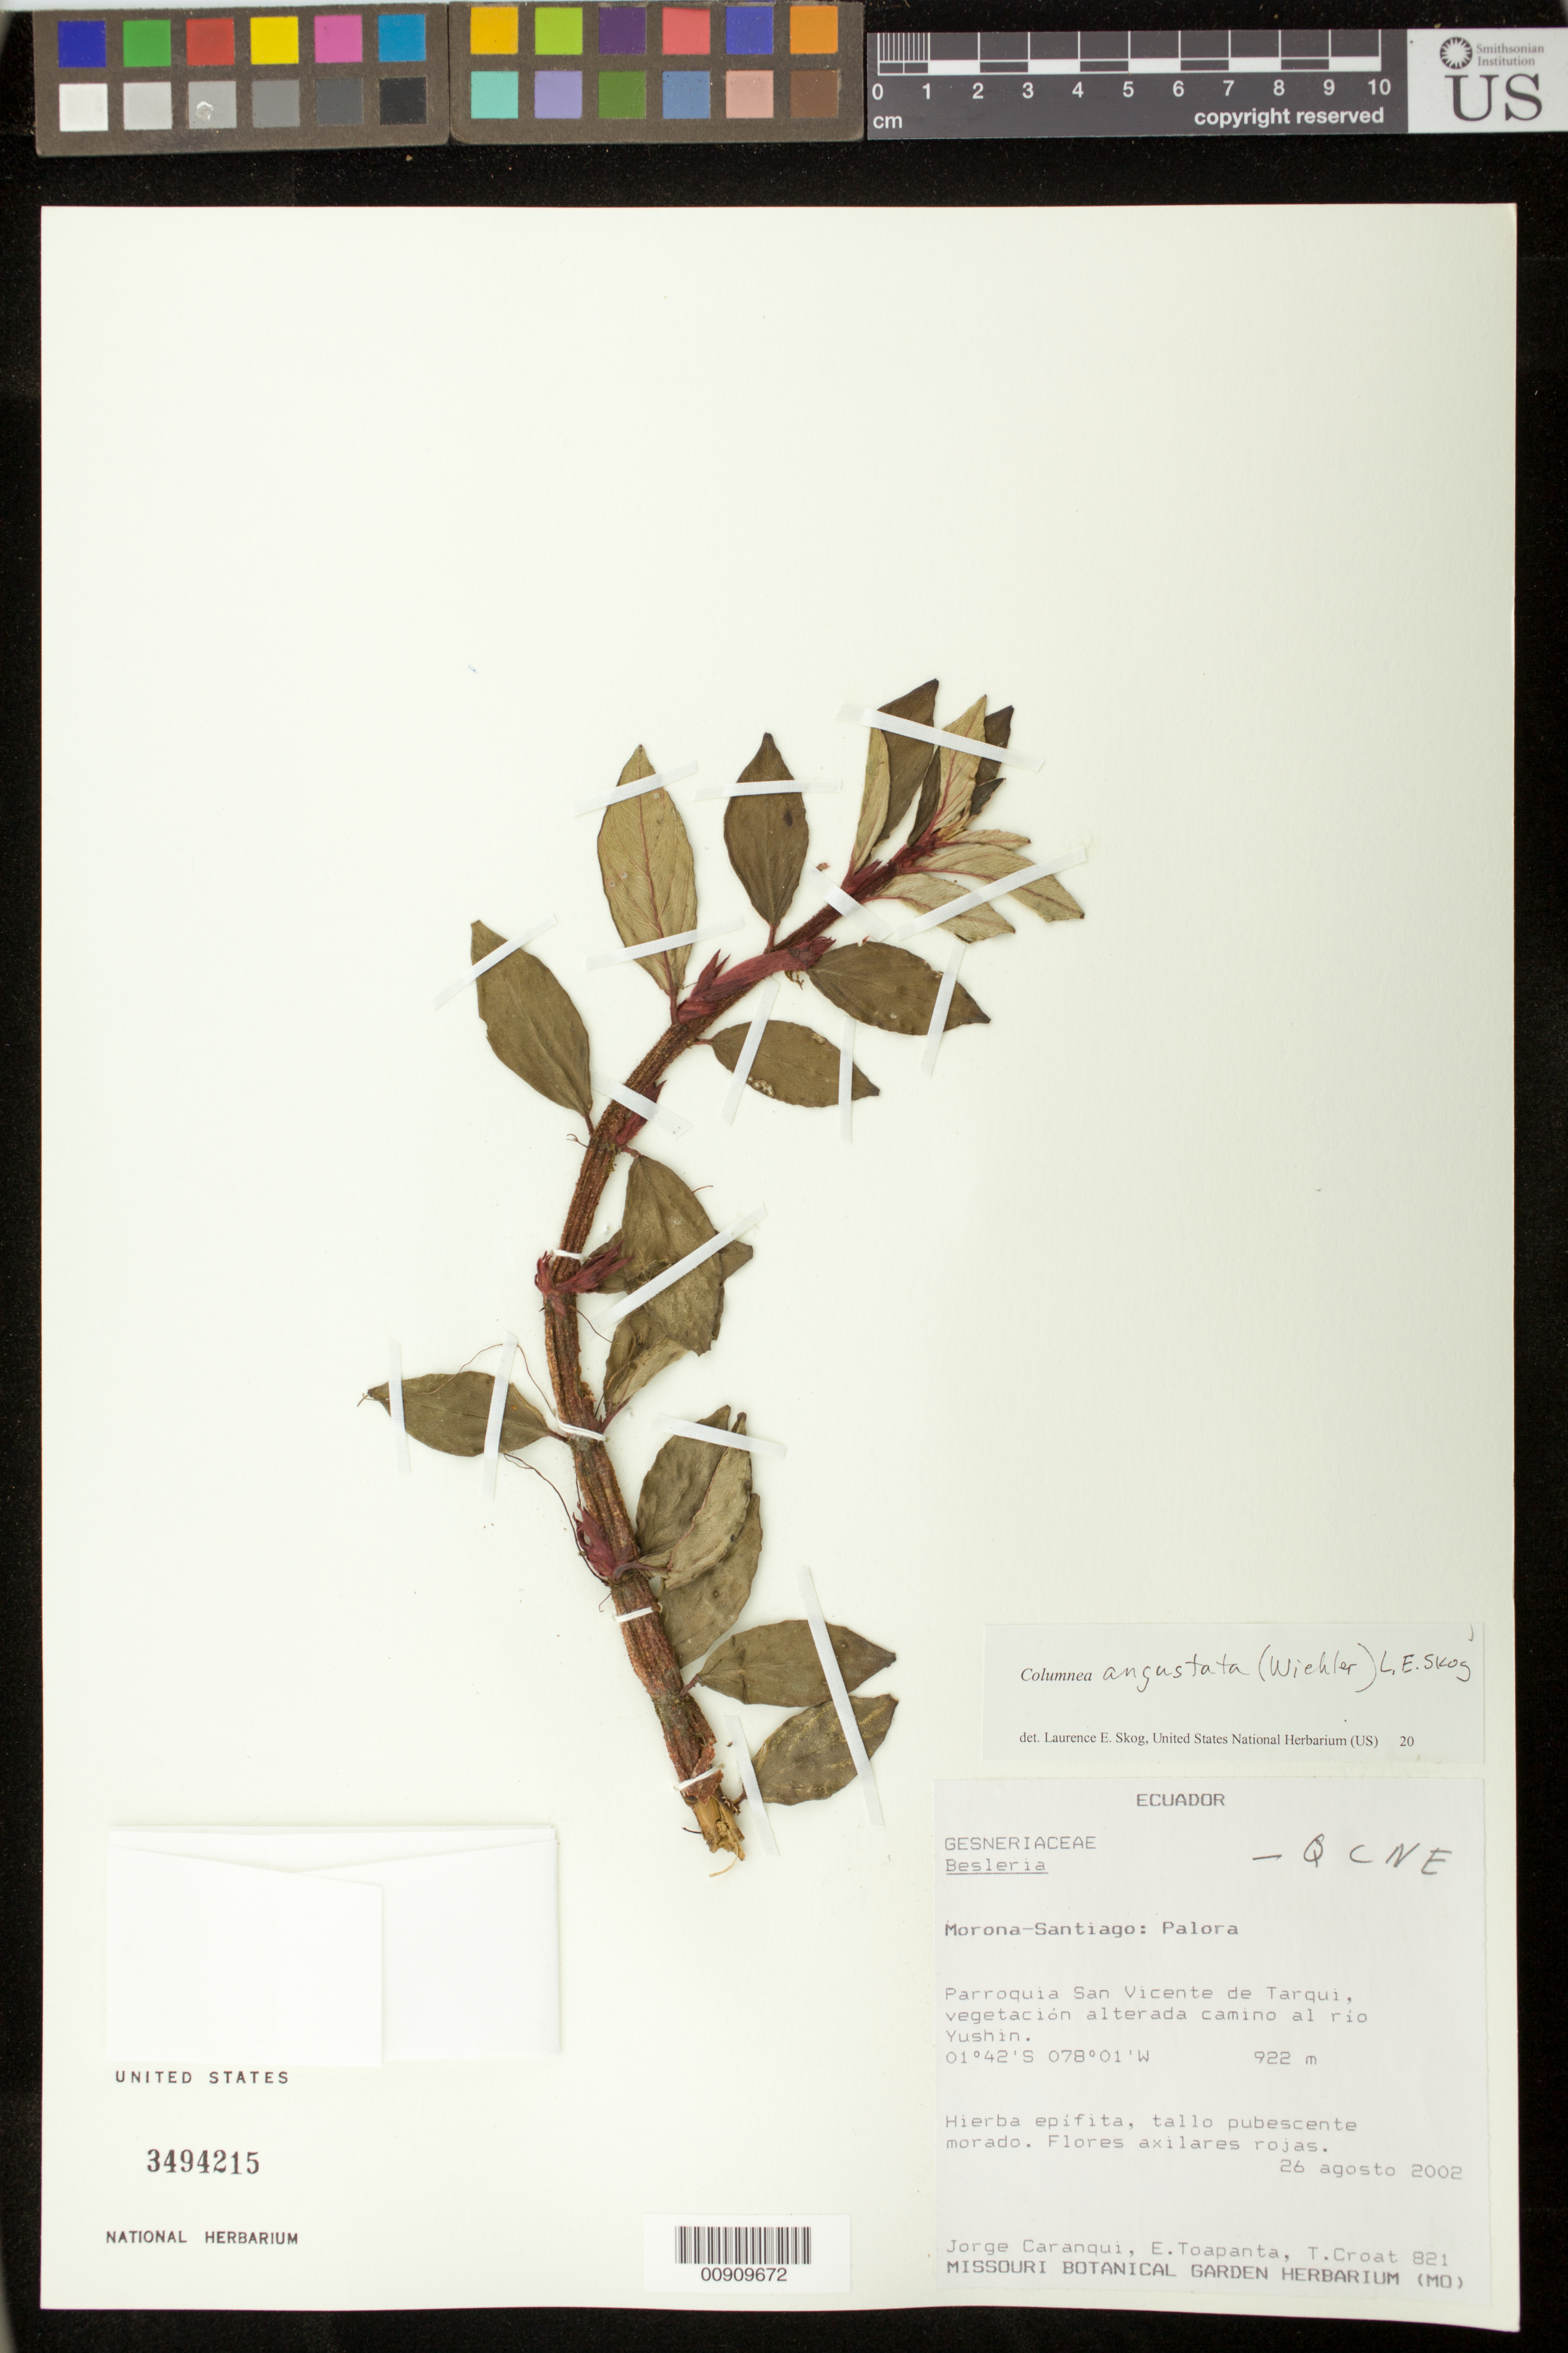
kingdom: Plantae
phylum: Tracheophyta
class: Magnoliopsida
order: Lamiales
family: Gesneriaceae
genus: Columnea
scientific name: Columnea angustata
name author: (Wiehler) L.E. Skog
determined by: Skog, Laurence E.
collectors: J. Caranqui, E. Toapanta & T. B. Croat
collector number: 821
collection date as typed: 26 Aug 2002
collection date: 2002-08-26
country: Ecuador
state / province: Morona-Santiago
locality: Morona-Santiago: Palora. Parroquia San Vicente de Tarqui, vegetación alterada camino al río Yushin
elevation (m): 922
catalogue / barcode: US 3494215